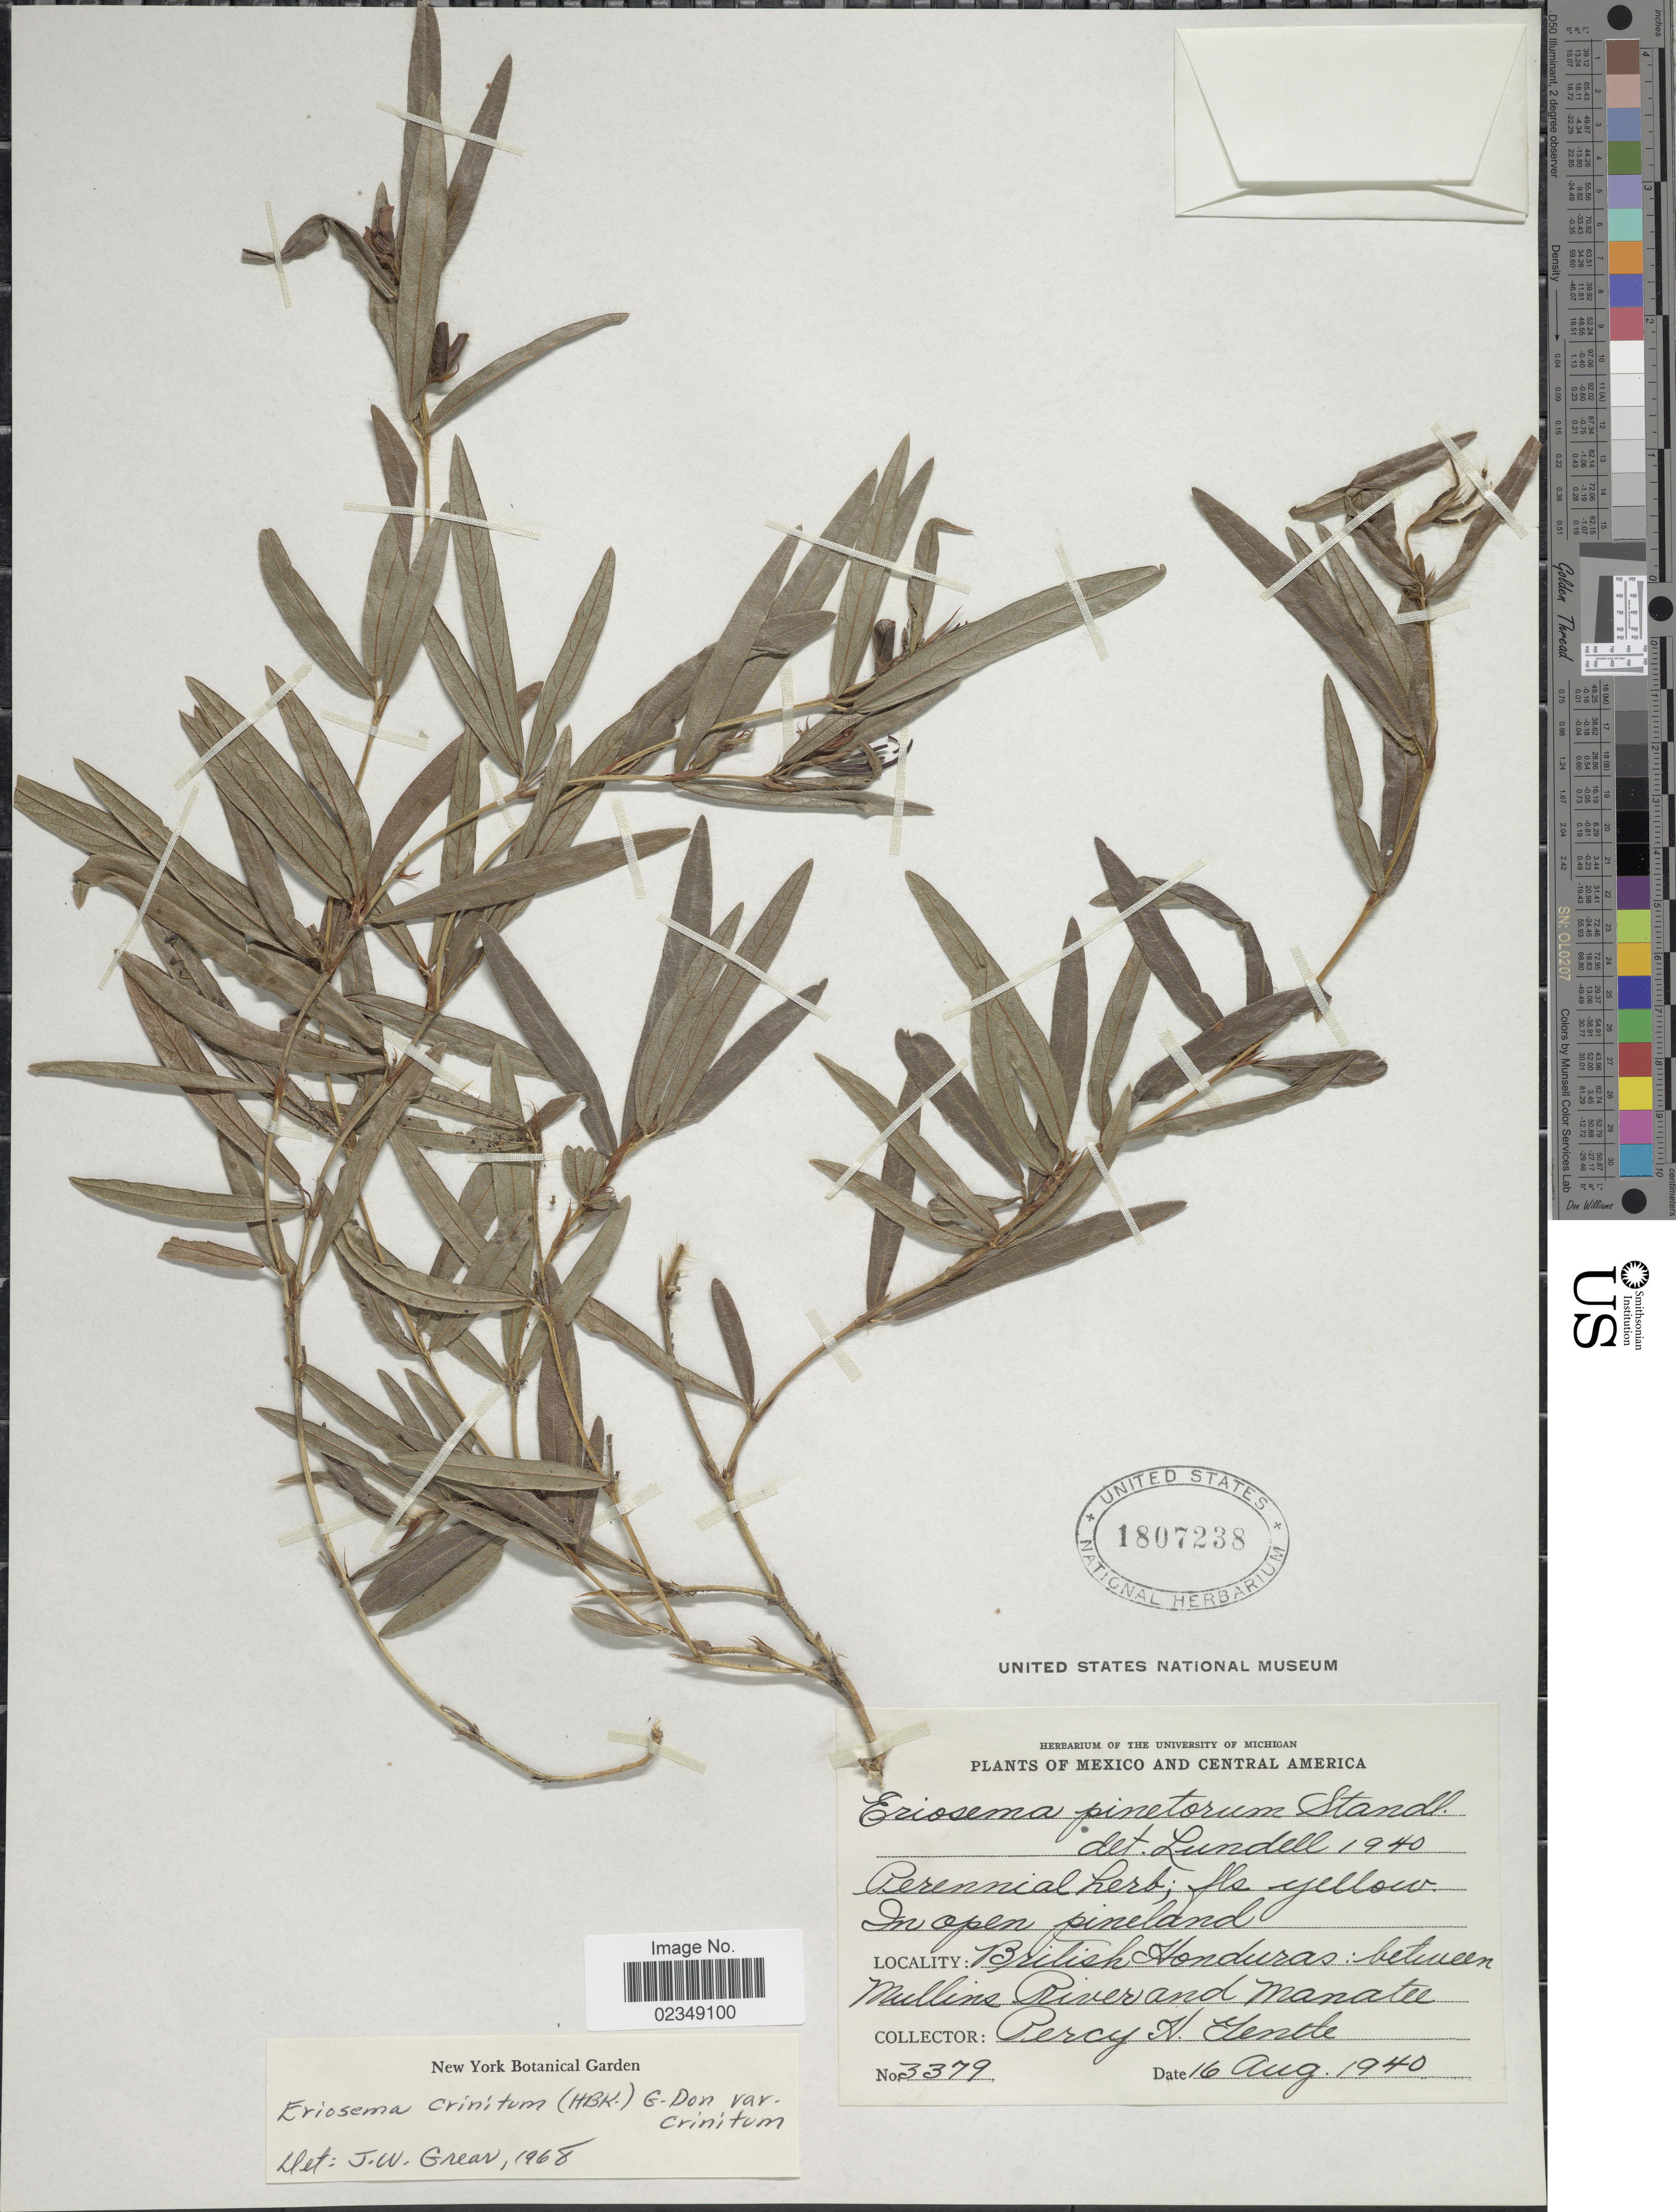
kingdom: Plantae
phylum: Tracheophyta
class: Magnoliopsida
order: Fabales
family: Fabaceae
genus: Eriosema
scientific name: Eriosema crinitum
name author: (Kunth) G. Don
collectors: P. H. Gentle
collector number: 3379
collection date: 1940-08-16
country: Belize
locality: British Honduras: between Mullins River and Manatee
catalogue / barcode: US 1807238